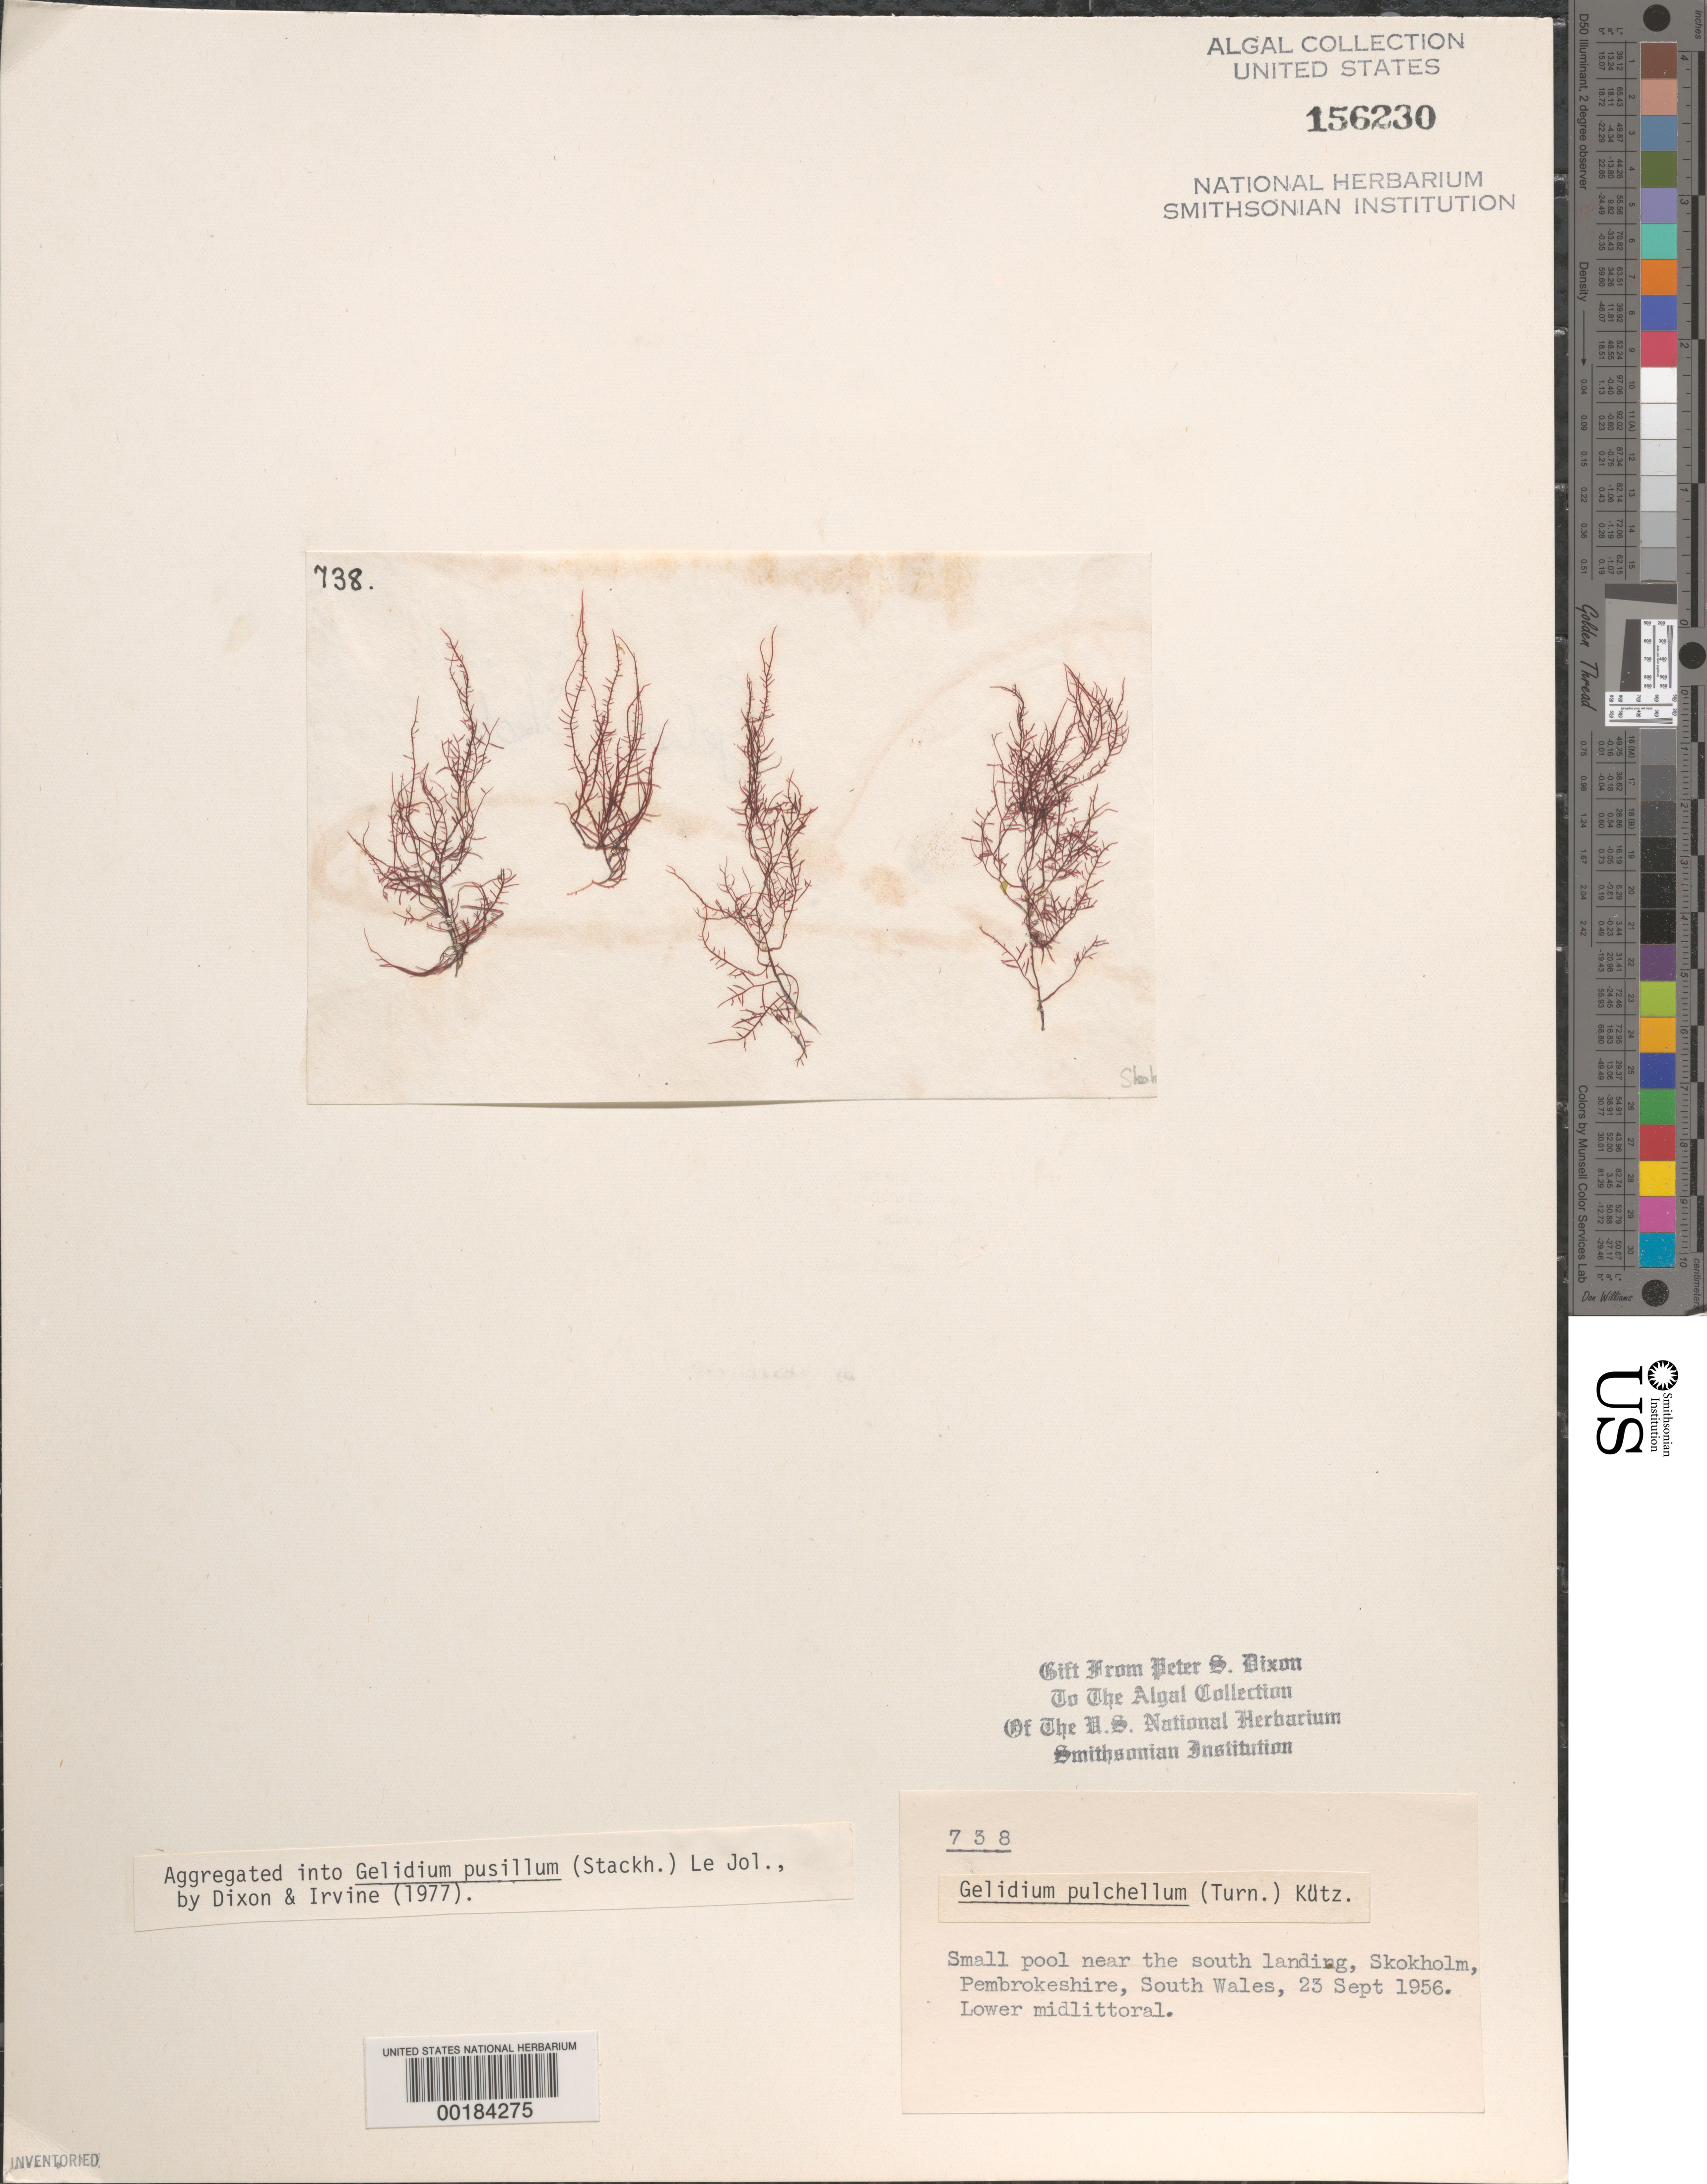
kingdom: Plantae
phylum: Rhodophyta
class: Florideophyceae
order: Gelidiales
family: Gelidiaceae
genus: Gelidium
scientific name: Gelidium pusillum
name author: (Stackh.) Le Jol.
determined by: Dixon, P. S.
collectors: P. S. Dixon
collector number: PSD 738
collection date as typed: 23 Sep 1956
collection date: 1956-09-23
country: United Kingdom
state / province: Wales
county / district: Dyfed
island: Skokholm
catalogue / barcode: US 156230